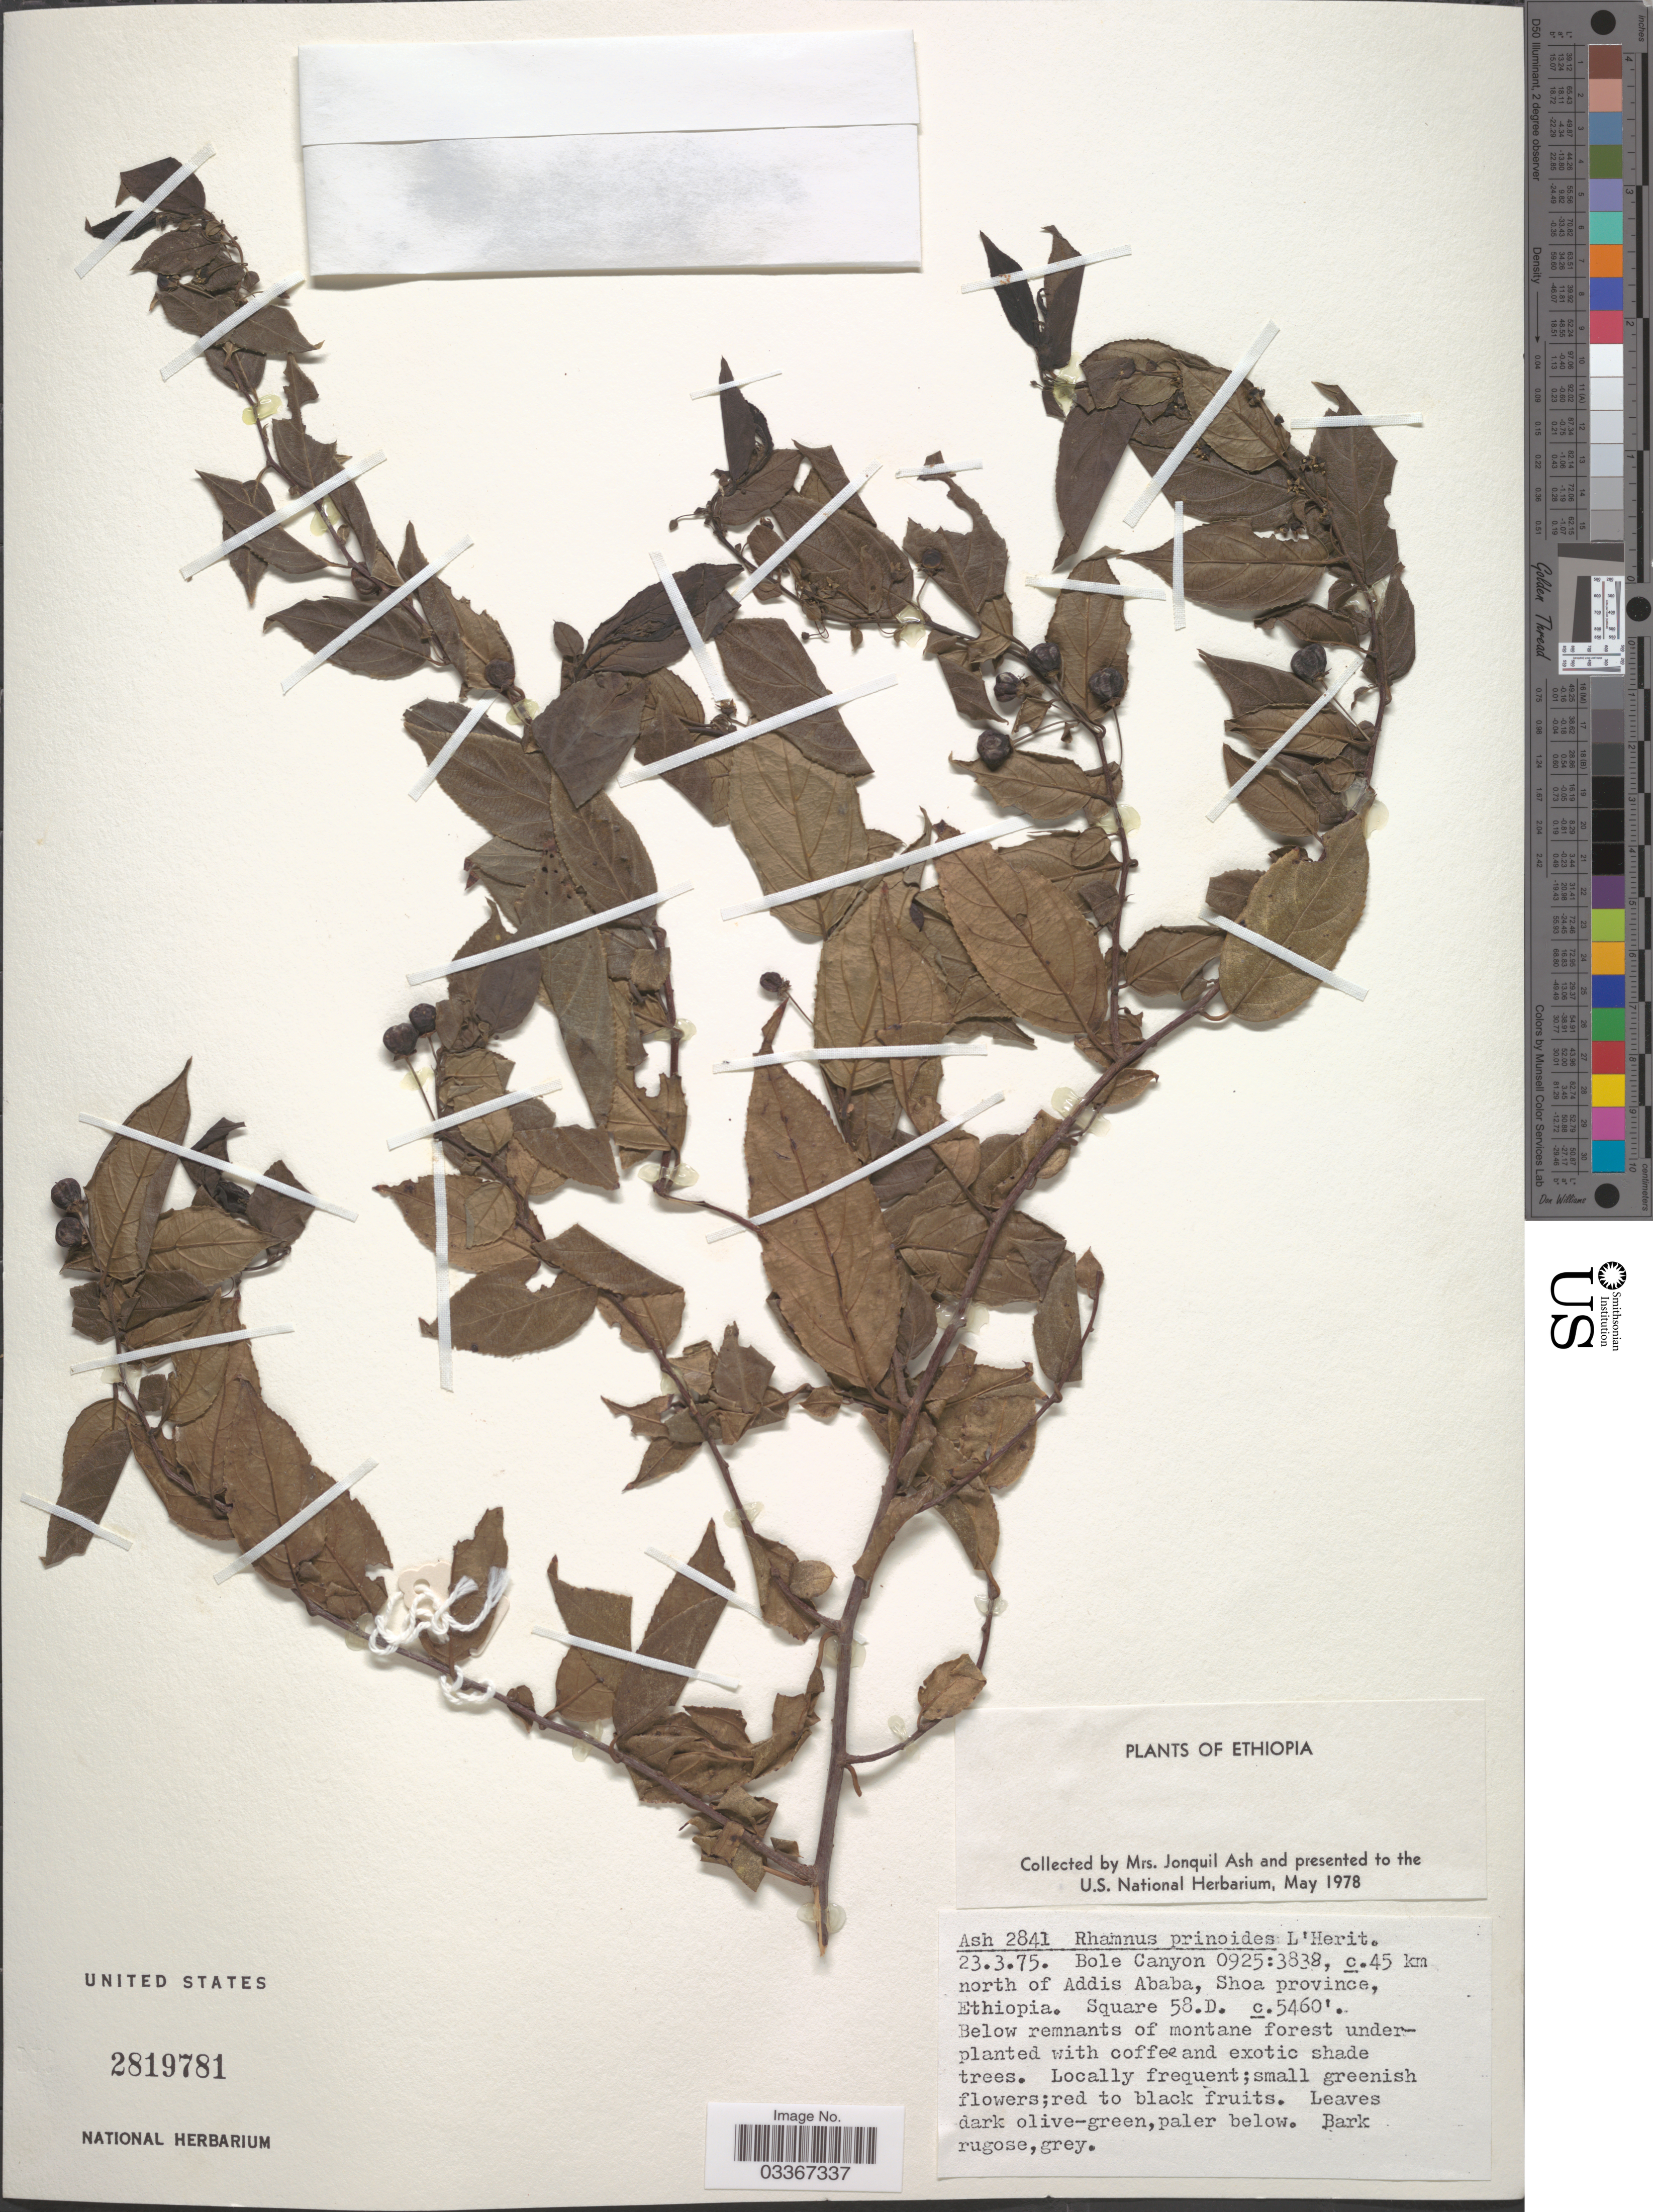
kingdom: Plantae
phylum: Tracheophyta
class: Magnoliopsida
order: Rosales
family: Rhamnaceae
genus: Rhamnus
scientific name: Rhamnus prinoides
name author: L'Hér.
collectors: J. Ash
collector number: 2841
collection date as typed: Transcribed d/m/y: 23/3/75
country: Ethiopia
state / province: Addis Ababa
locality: Bole Canyon 0925:3838, c. 45 km north of Addis Ababa, Shoa province. Square 58.D. [unsure placement]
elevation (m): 1664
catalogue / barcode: US 2819781